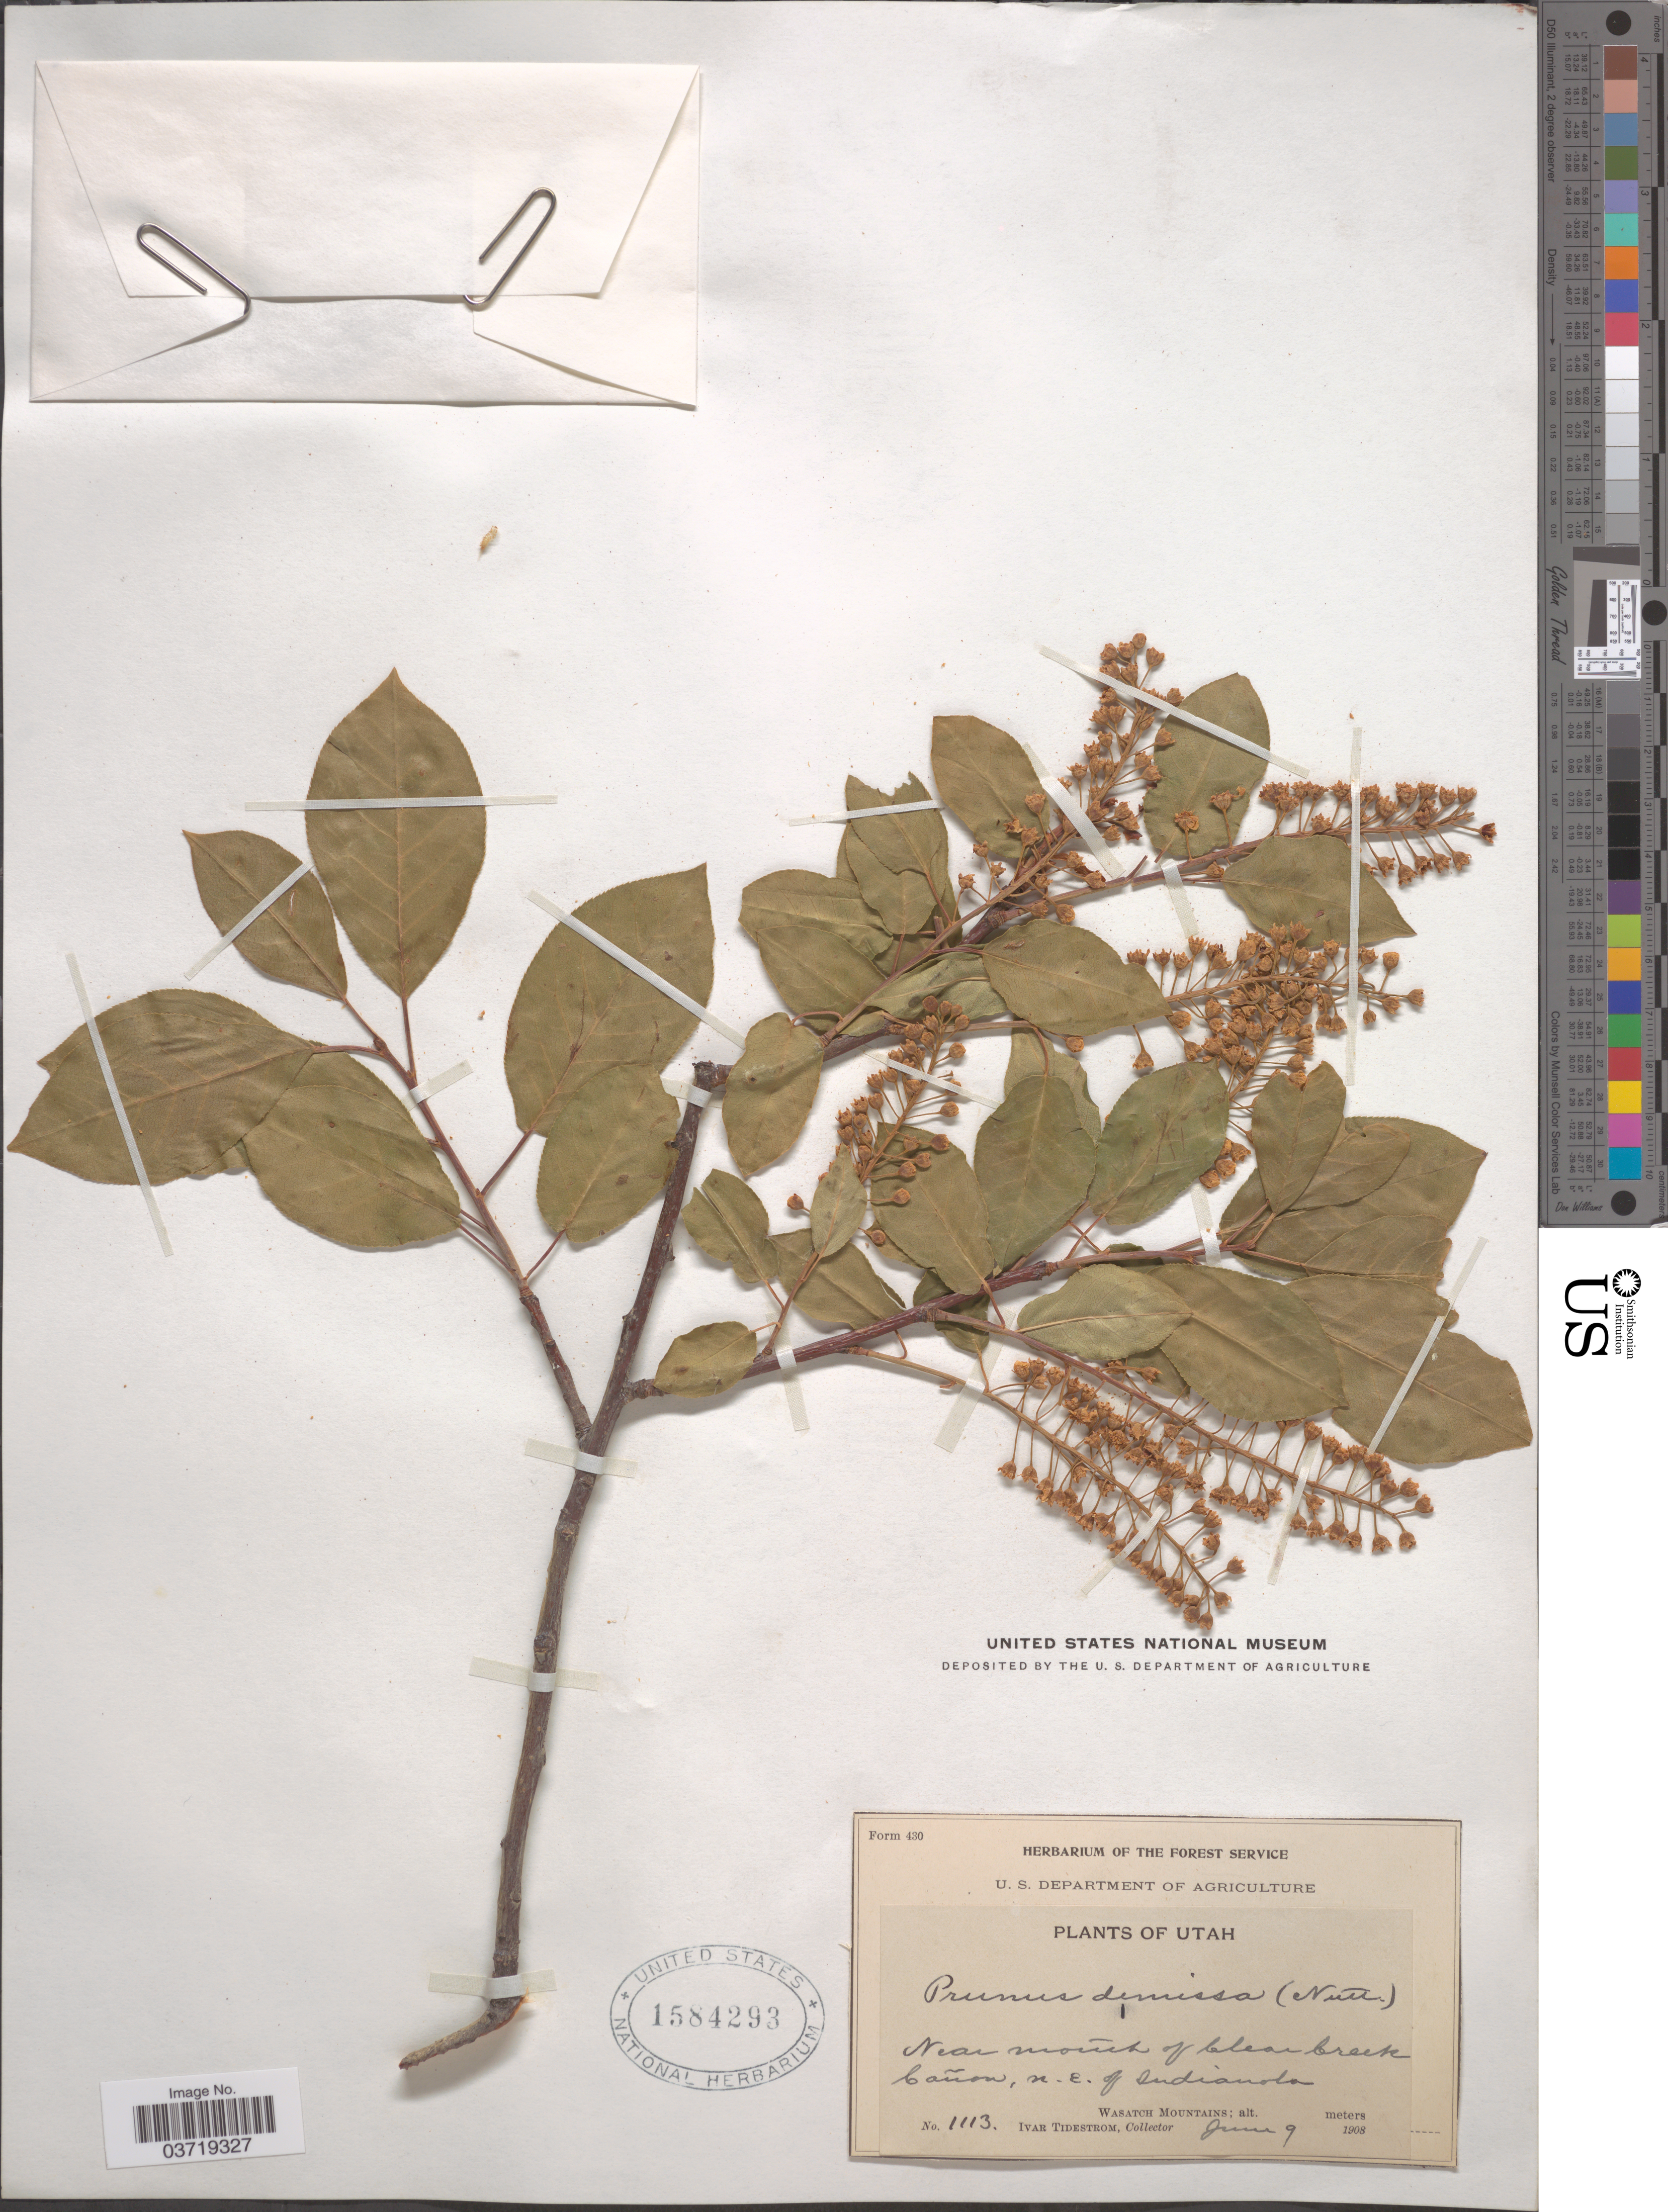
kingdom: Plantae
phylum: Tracheophyta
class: Magnoliopsida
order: Rosales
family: Rosaceae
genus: Prunus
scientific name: Prunus virginiana var. demissa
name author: (Nutt.) Torr.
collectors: I. F. Tidestrom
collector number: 1113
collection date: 1908-06-09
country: United States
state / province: Utah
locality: Near mouth of Clear Creek Cañon, n.e. of Indianola. Wasatch Mountains.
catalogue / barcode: US 1584293